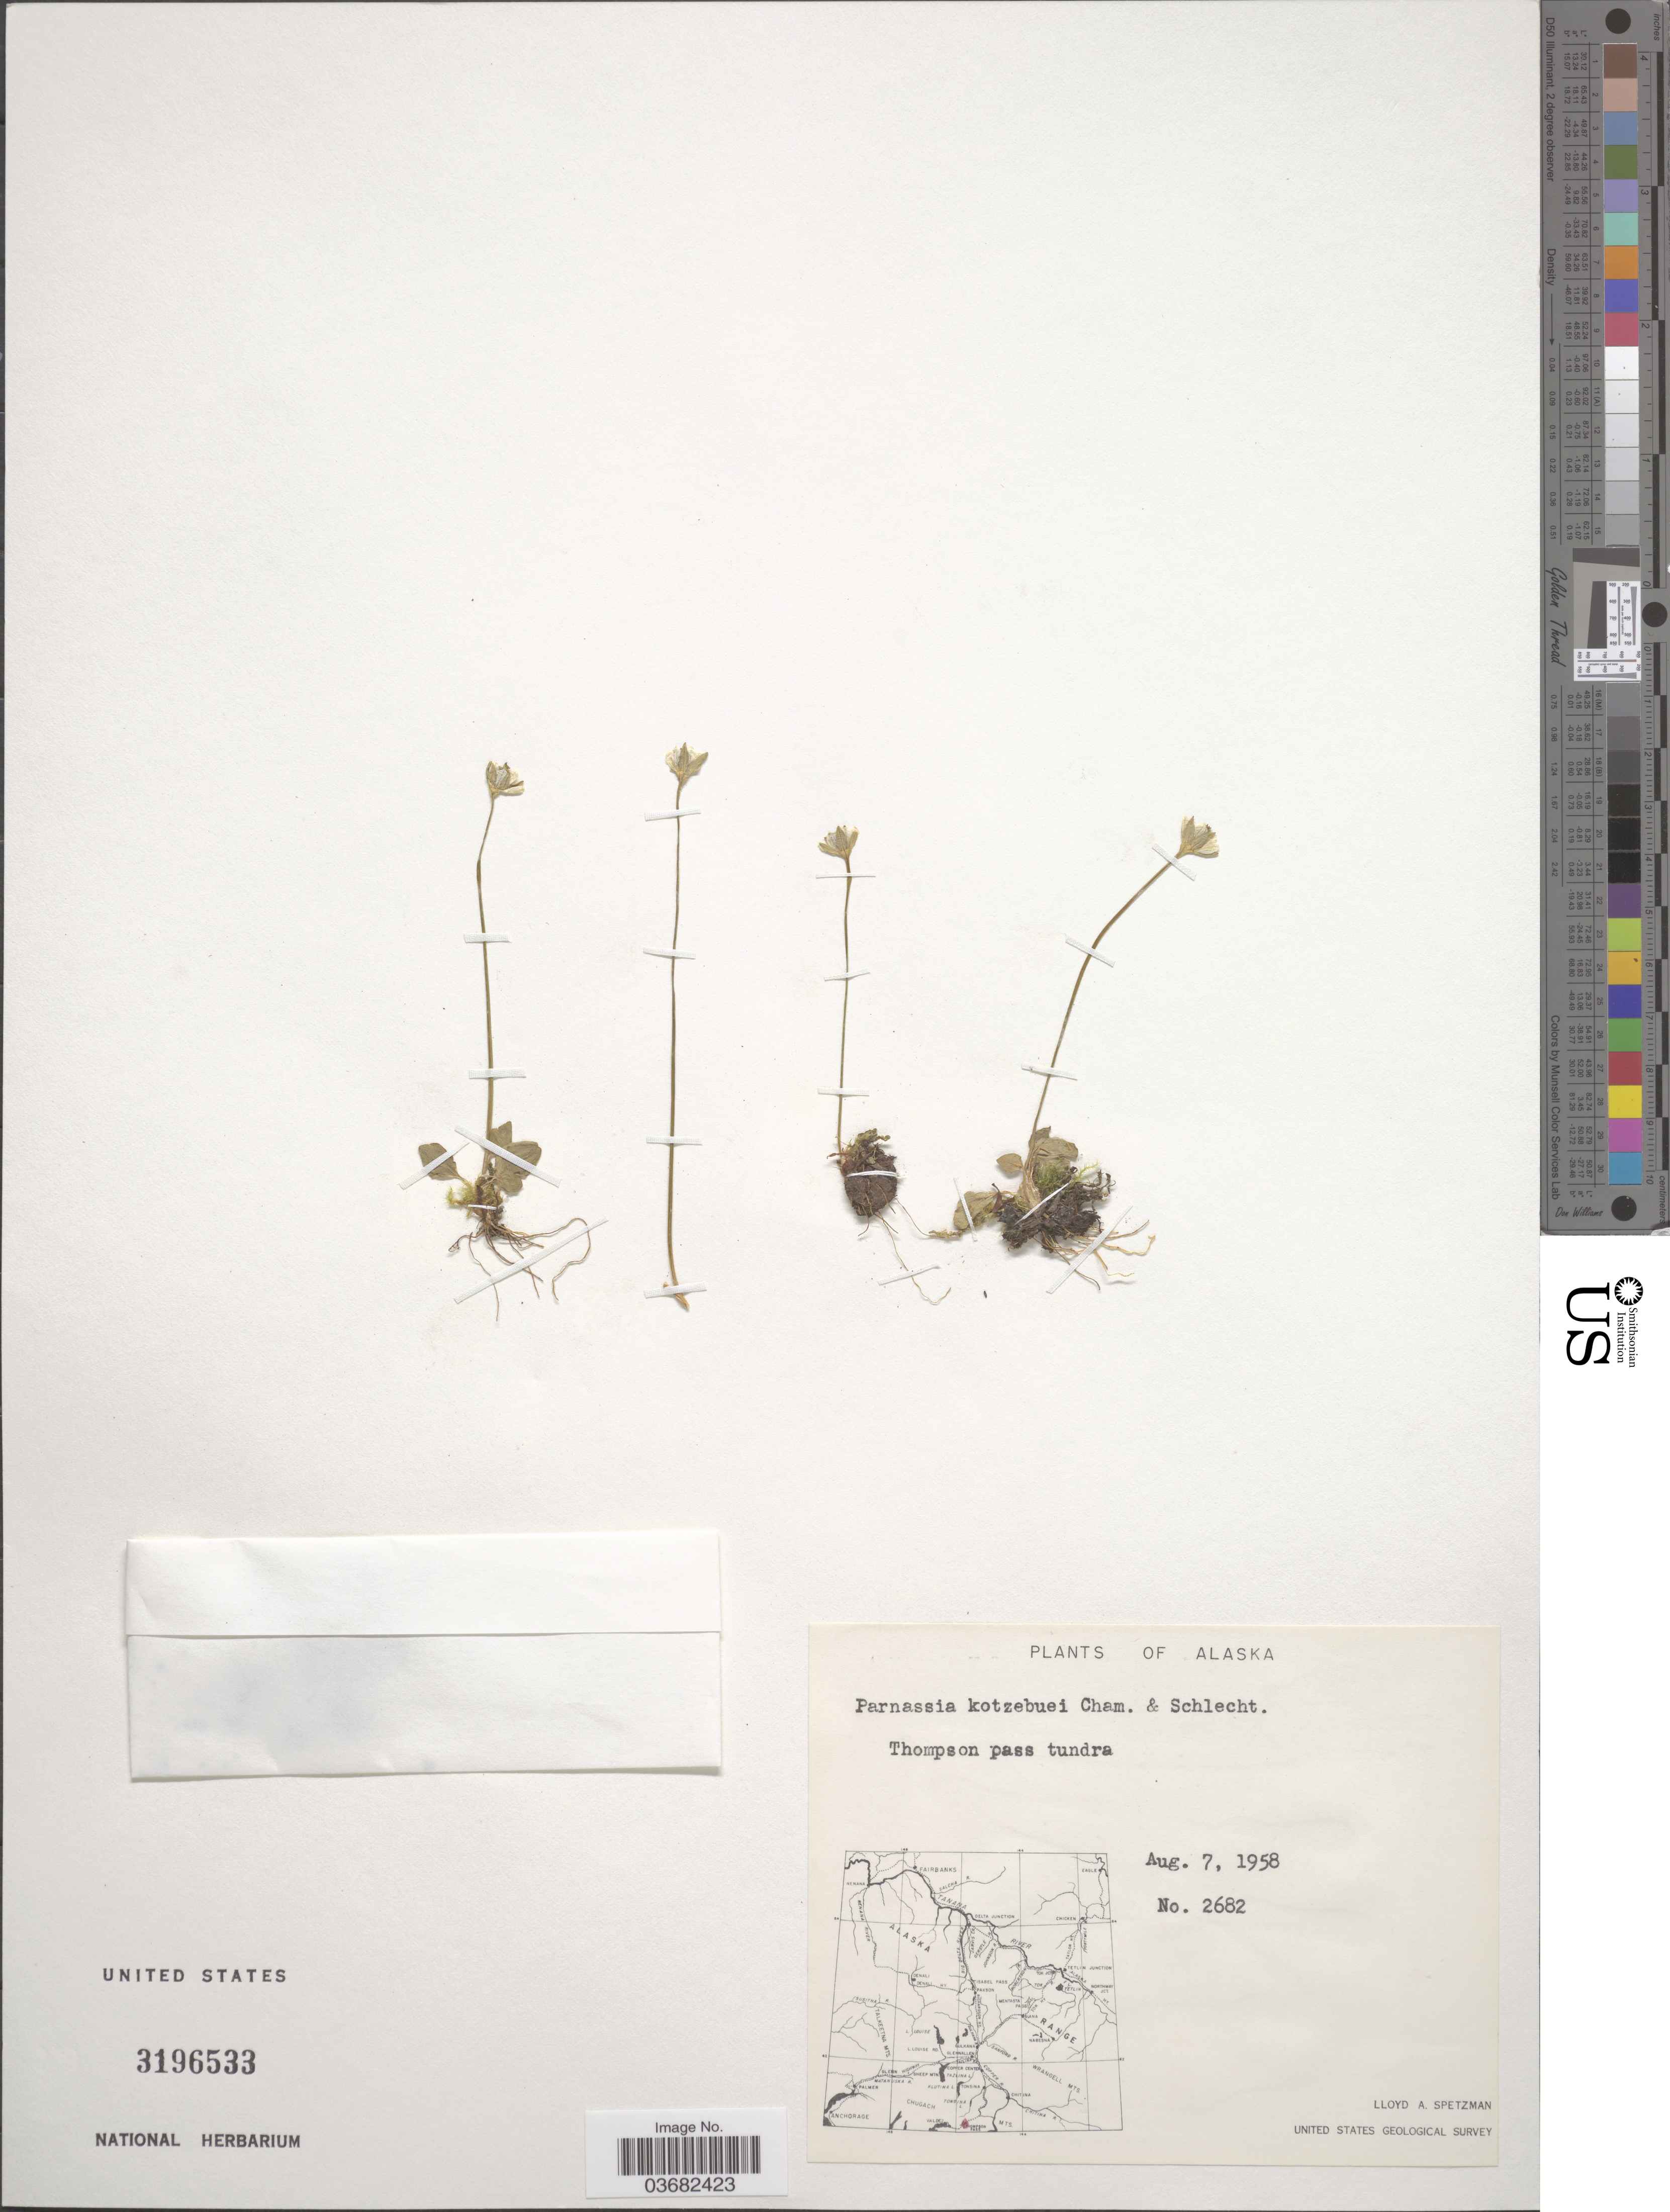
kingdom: Plantae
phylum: Tracheophyta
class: Magnoliopsida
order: Celastrales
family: Parnassiaceae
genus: Parnassia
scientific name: Parnassia kotzebuei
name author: Cham. ex Spreng.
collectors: L. Spetzman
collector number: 2682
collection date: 1958-08-07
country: United States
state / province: Alaska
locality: Thompson pass tundra. United States Geological Survey.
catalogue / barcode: US 3196533